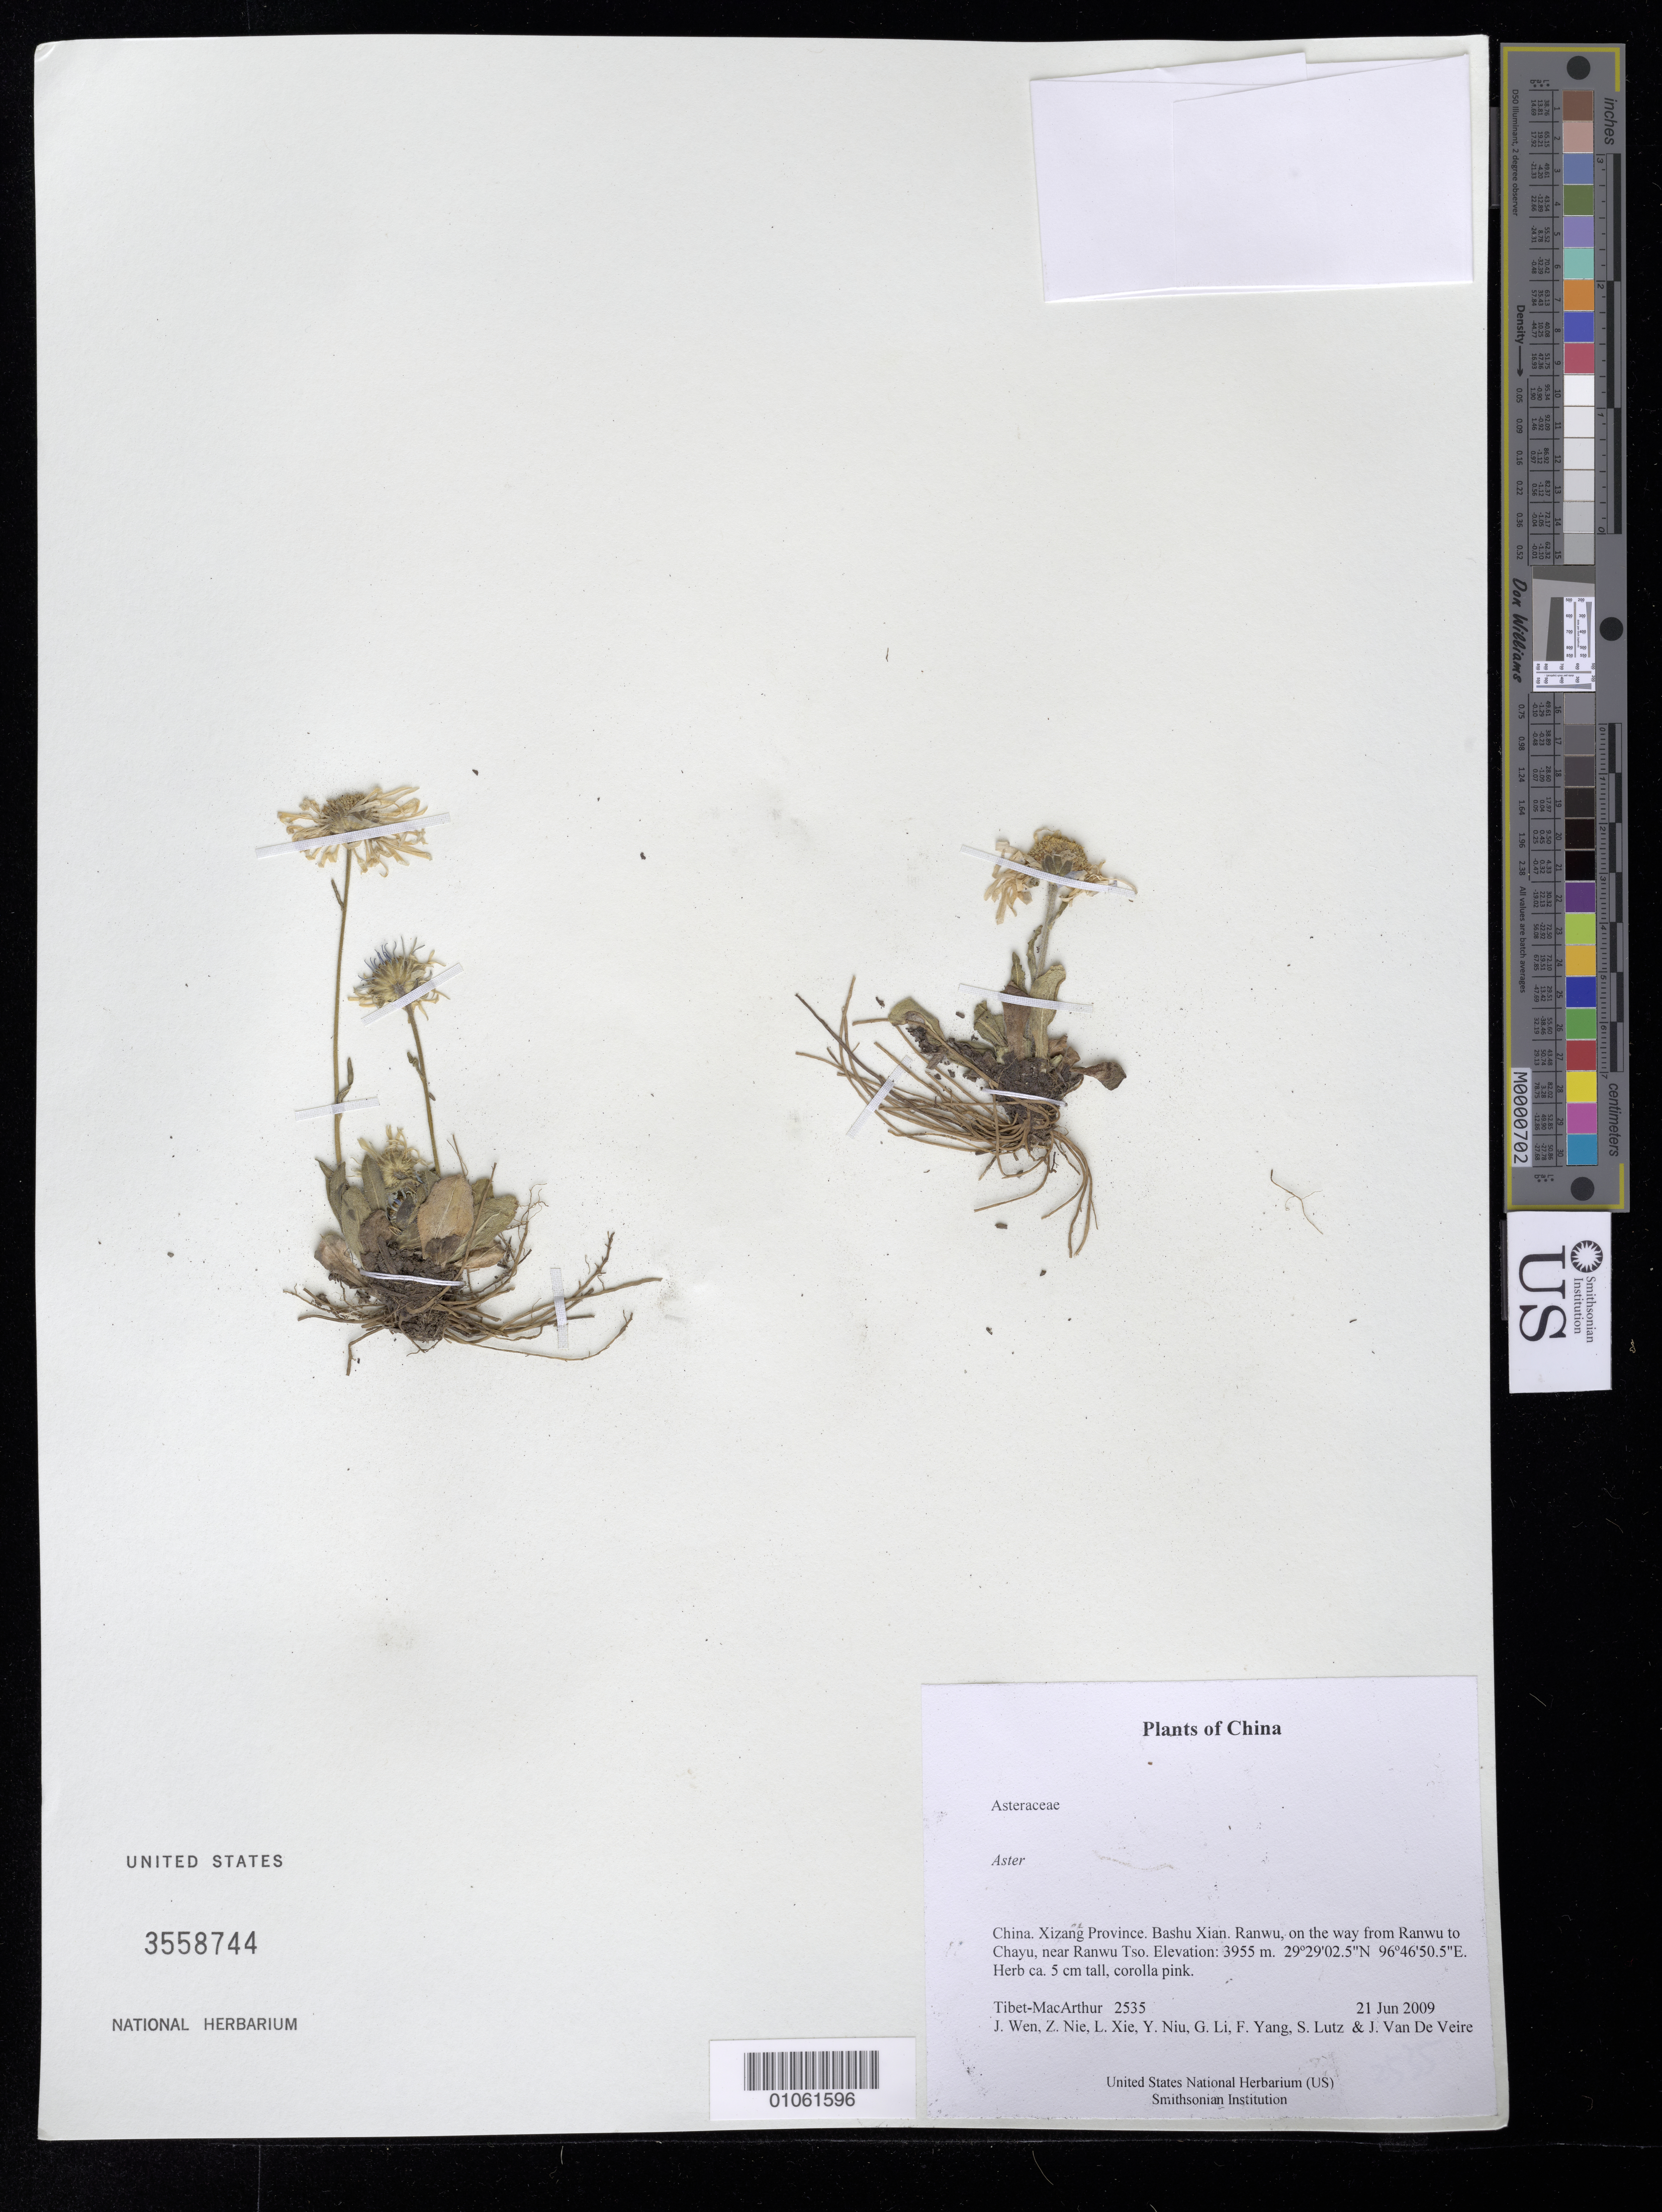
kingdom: Plantae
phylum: Tracheophyta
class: Magnoliopsida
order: Asterales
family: Asteraceae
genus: Aster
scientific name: Aster sp.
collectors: Tibet-MacArthur, J. Wen, Z. Nie, L. Xie, Y. Niu, G. Li, F. Yang, S. Lutz & J. Van De Veire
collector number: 2535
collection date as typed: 21 Jun 2009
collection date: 2009-06-21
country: China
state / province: Xizang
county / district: Bashu Xian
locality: Ranwu, on the way from Ranwu to Chayu, near Ranwu Tso.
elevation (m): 3955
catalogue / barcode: US 3558744